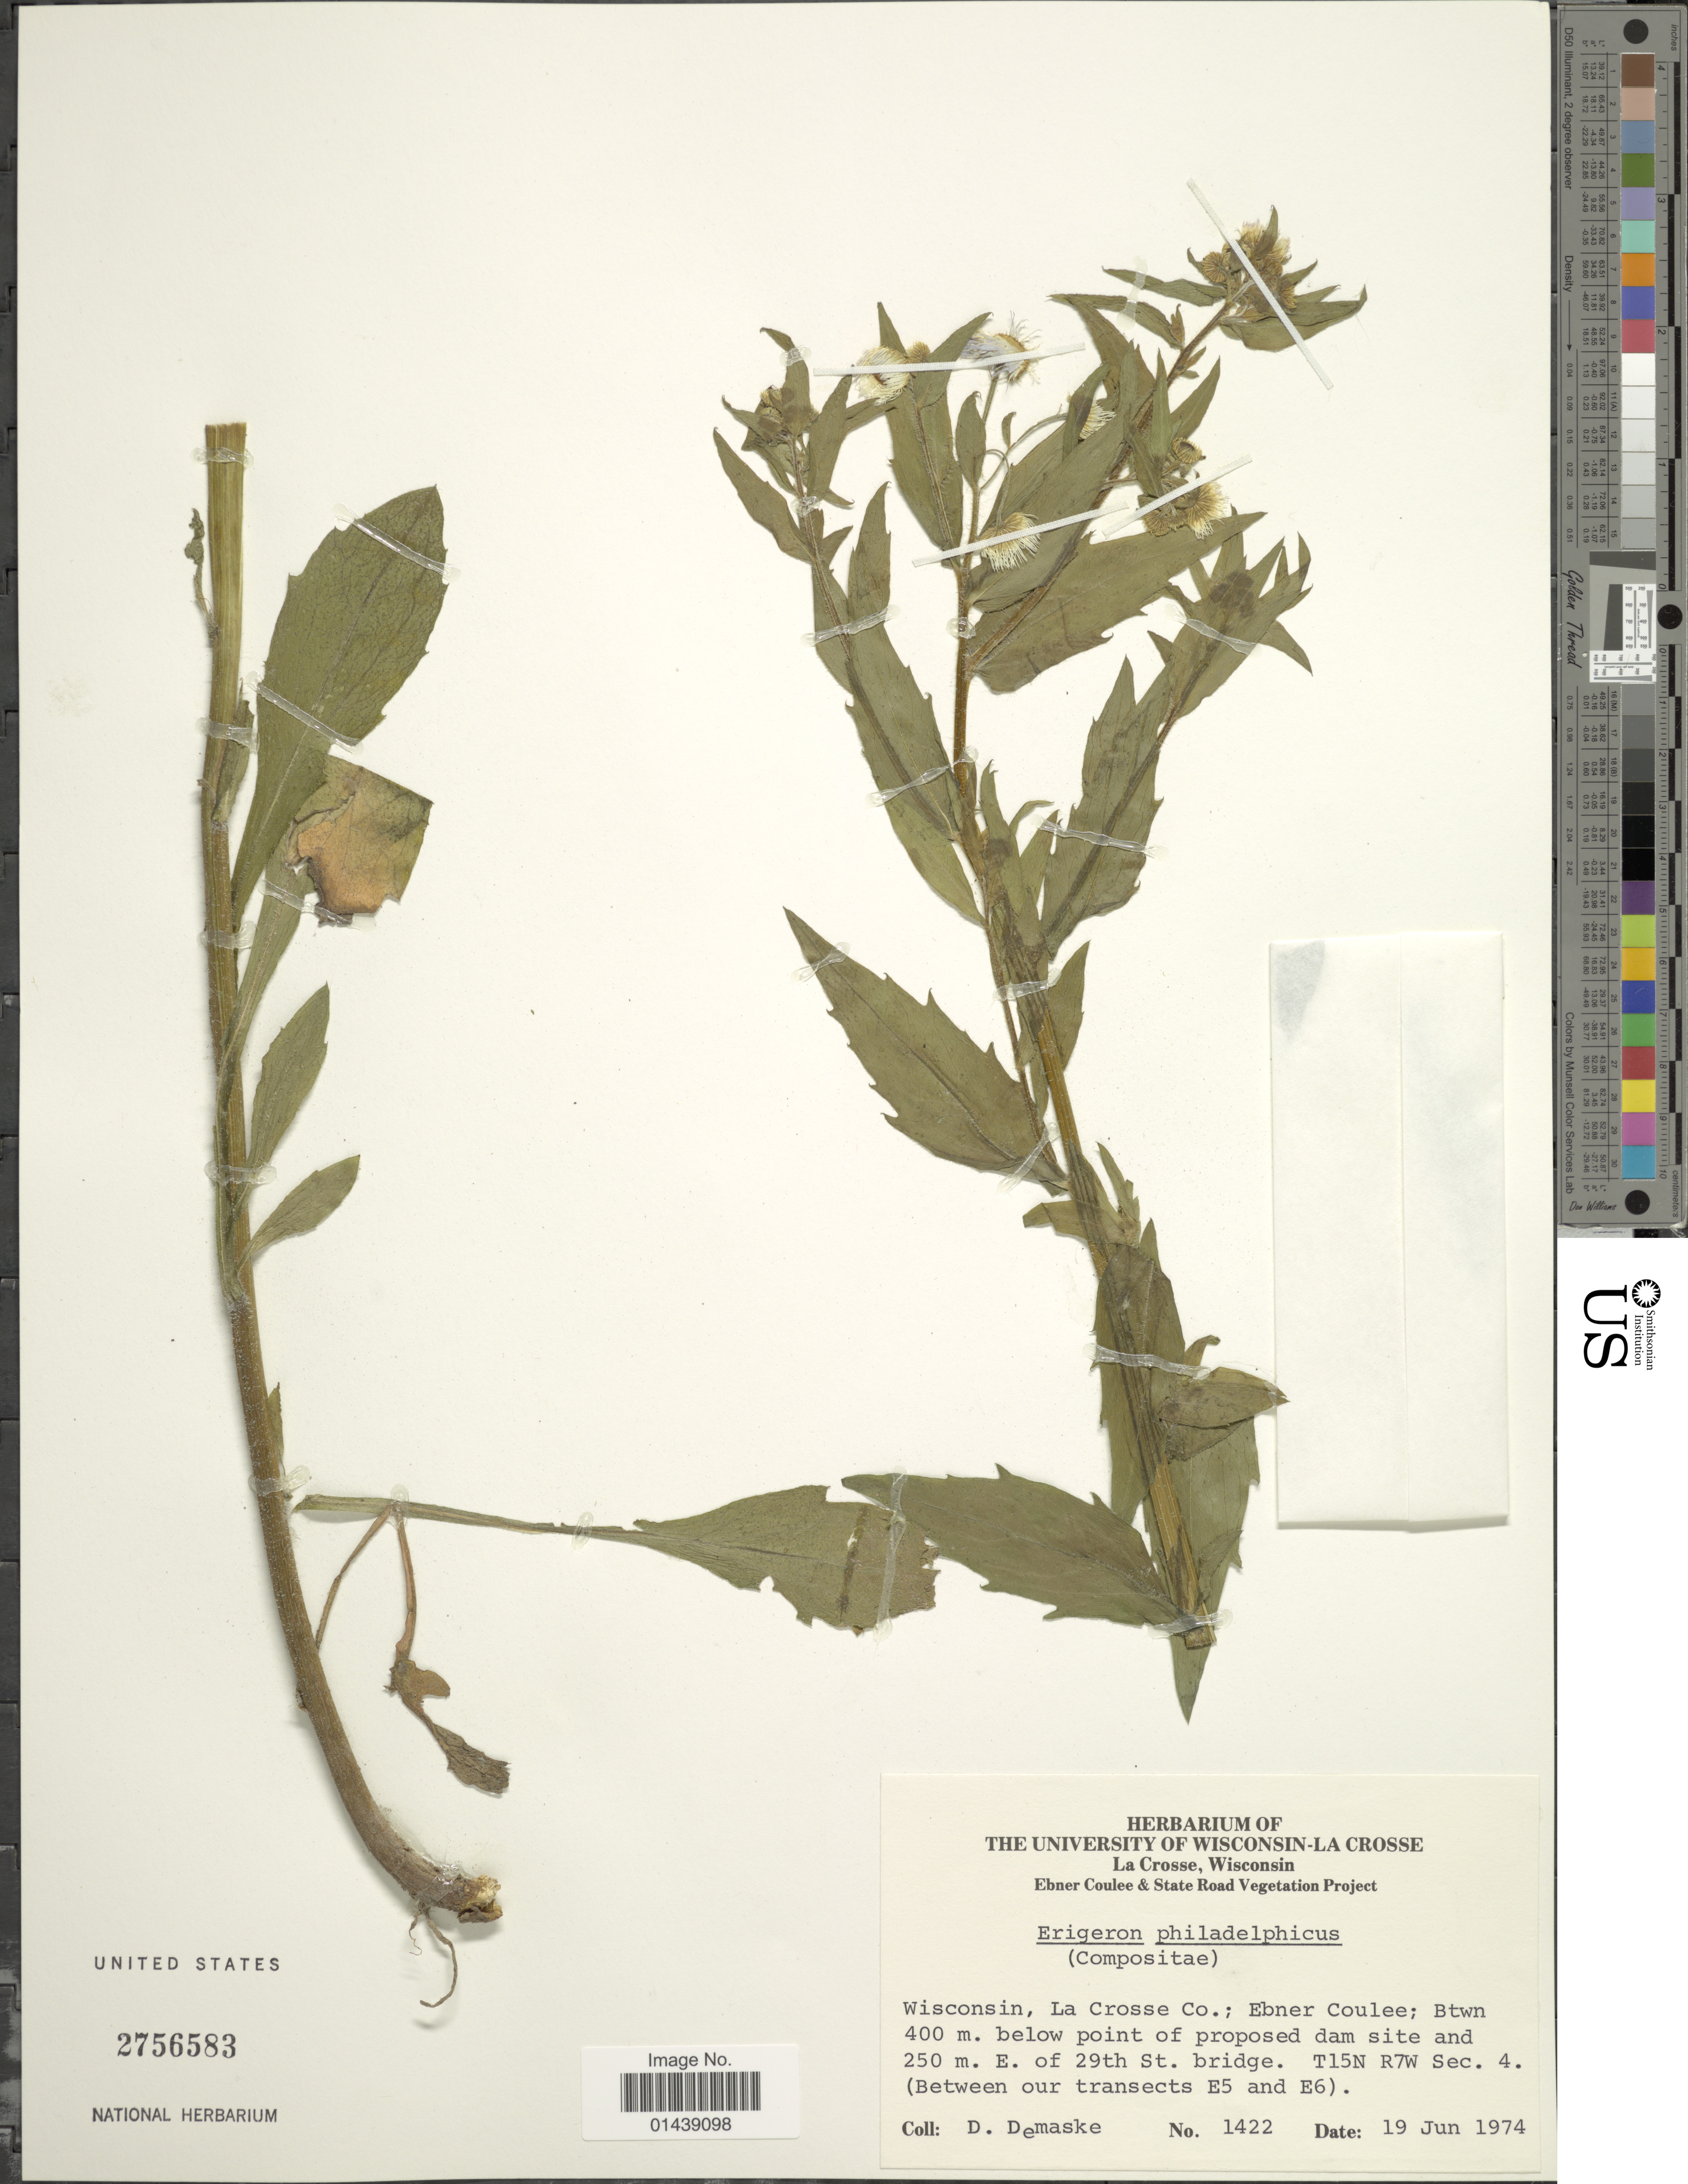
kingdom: Plantae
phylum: Tracheophyta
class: Magnoliopsida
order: Asterales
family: Asteraceae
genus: Erigeron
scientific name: Erigeron philadelphicus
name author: L.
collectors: D. Demaske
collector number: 1422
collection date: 1974-06-19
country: United States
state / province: Wisconsin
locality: La Crosse Co.; Ebner Coulee; Btwn 400 m. below point of proposed dam site and 250 m. E. of 29th St. bridge. T15N R7W Sec. 4. (Between our transects E5 and E6)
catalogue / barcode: US 2756583